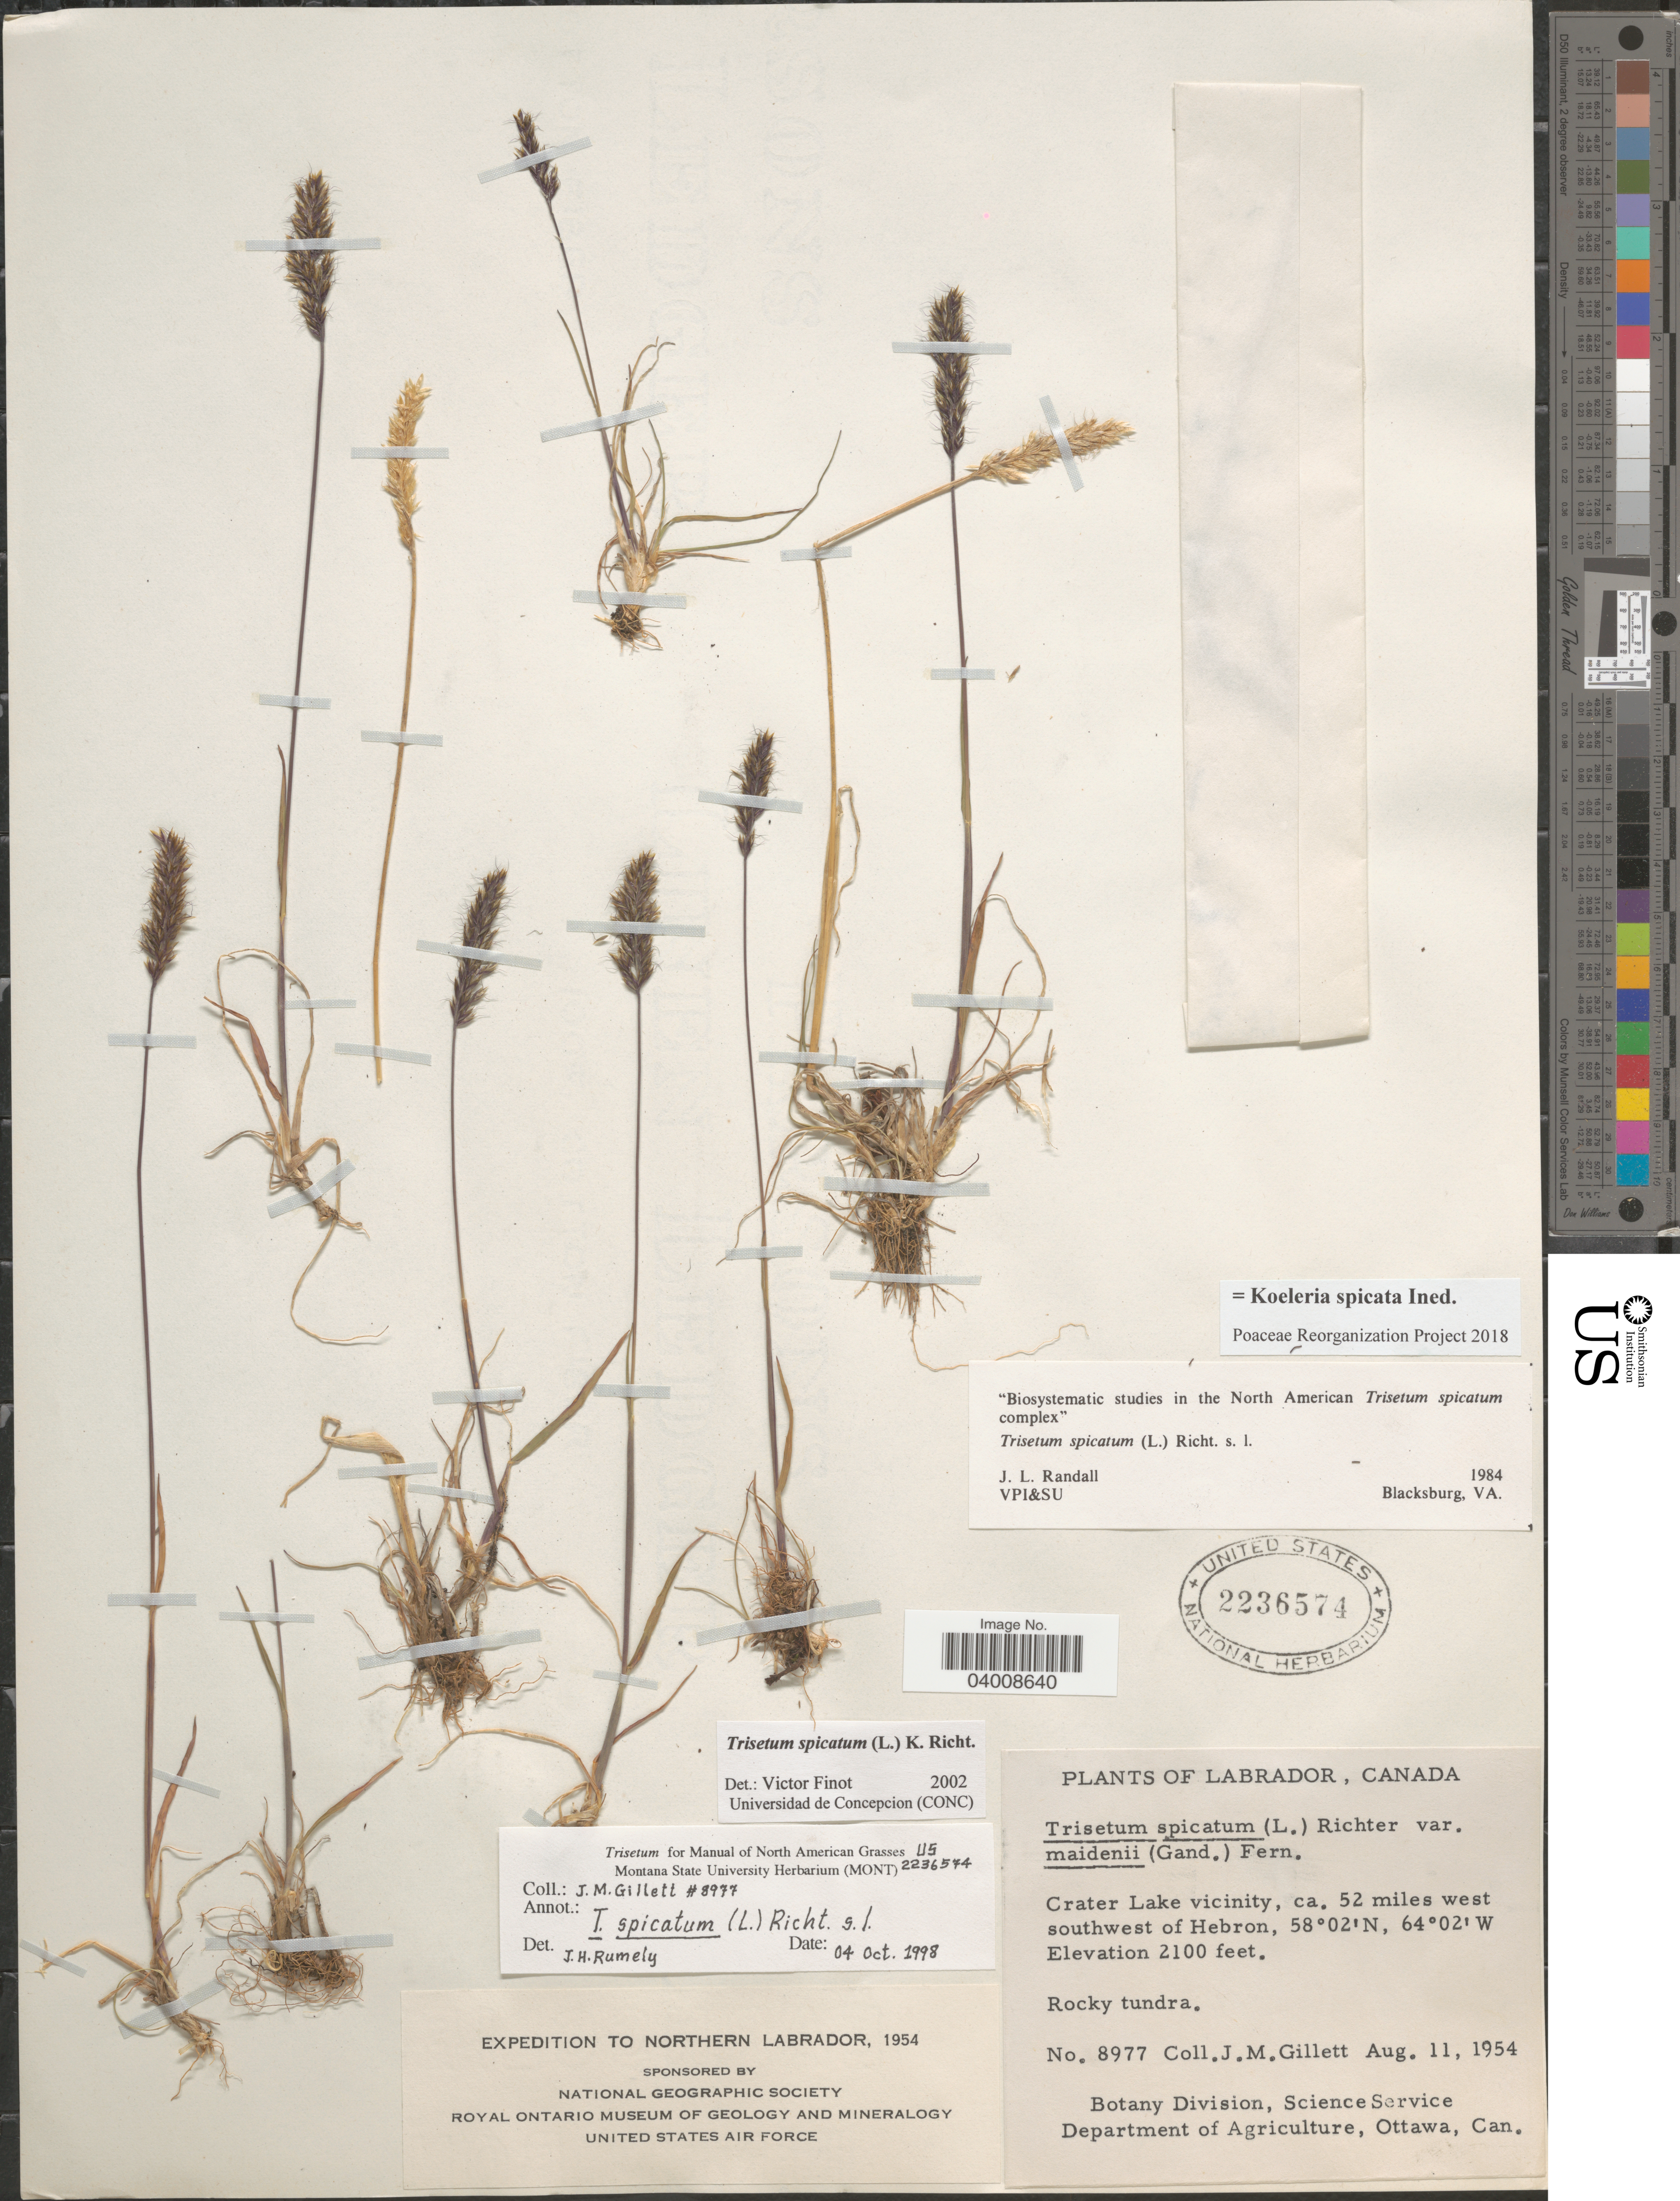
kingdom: Plantae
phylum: Tracheophyta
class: Liliopsida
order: Poales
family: Poaceae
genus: Koeleria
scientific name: Koeleria spicata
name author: (L.) Barberá et al.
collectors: J. M. Gillett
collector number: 8977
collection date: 1954-08-11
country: Canada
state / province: Newfoundland and Labrador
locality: Labrador. Crater Lake vicinity, ca. 52 miles west southwest of Hebron.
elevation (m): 640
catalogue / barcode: US 2236574